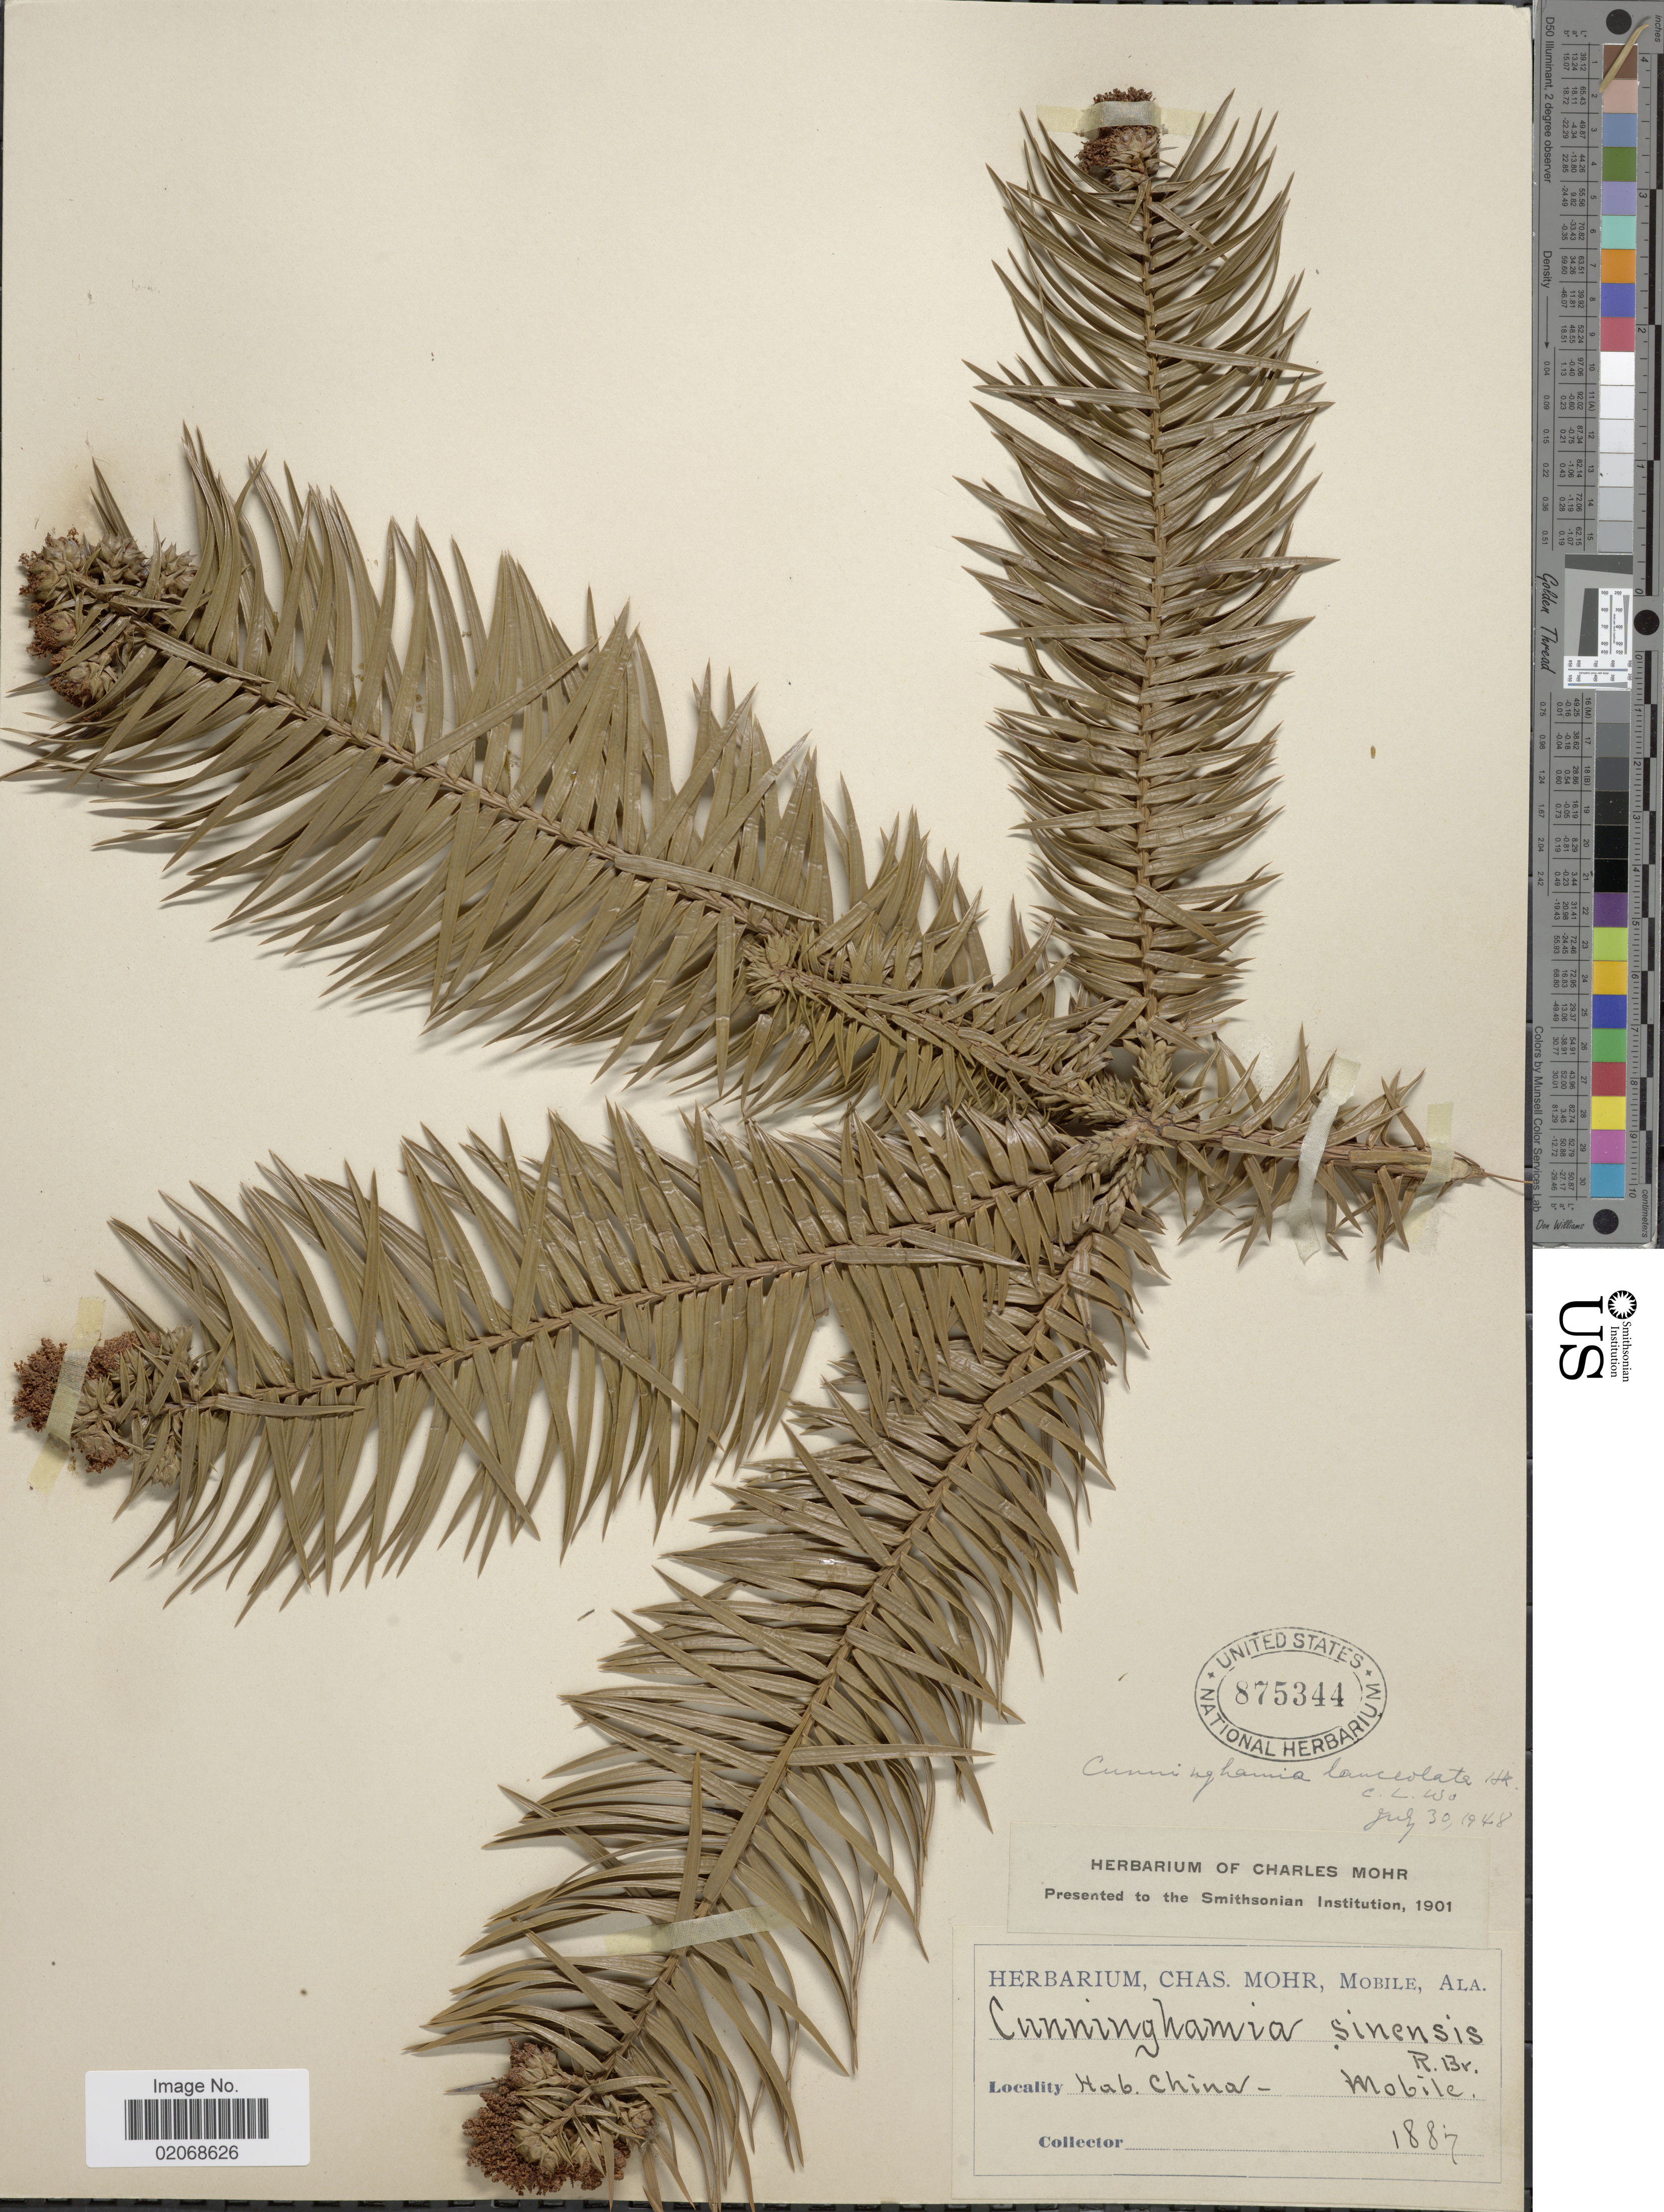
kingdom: Plantae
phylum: Tracheophyta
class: Pinopsida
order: Pinales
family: Cupressaceae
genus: Cunninghamia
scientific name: Cunninghamia lanceolata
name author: (Lamb.) Hook.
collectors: ex herb. Charles Mohr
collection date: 1887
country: China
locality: Hab. China- Mobile [probably cultivated in Mobile, Alabama]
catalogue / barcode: US 875344